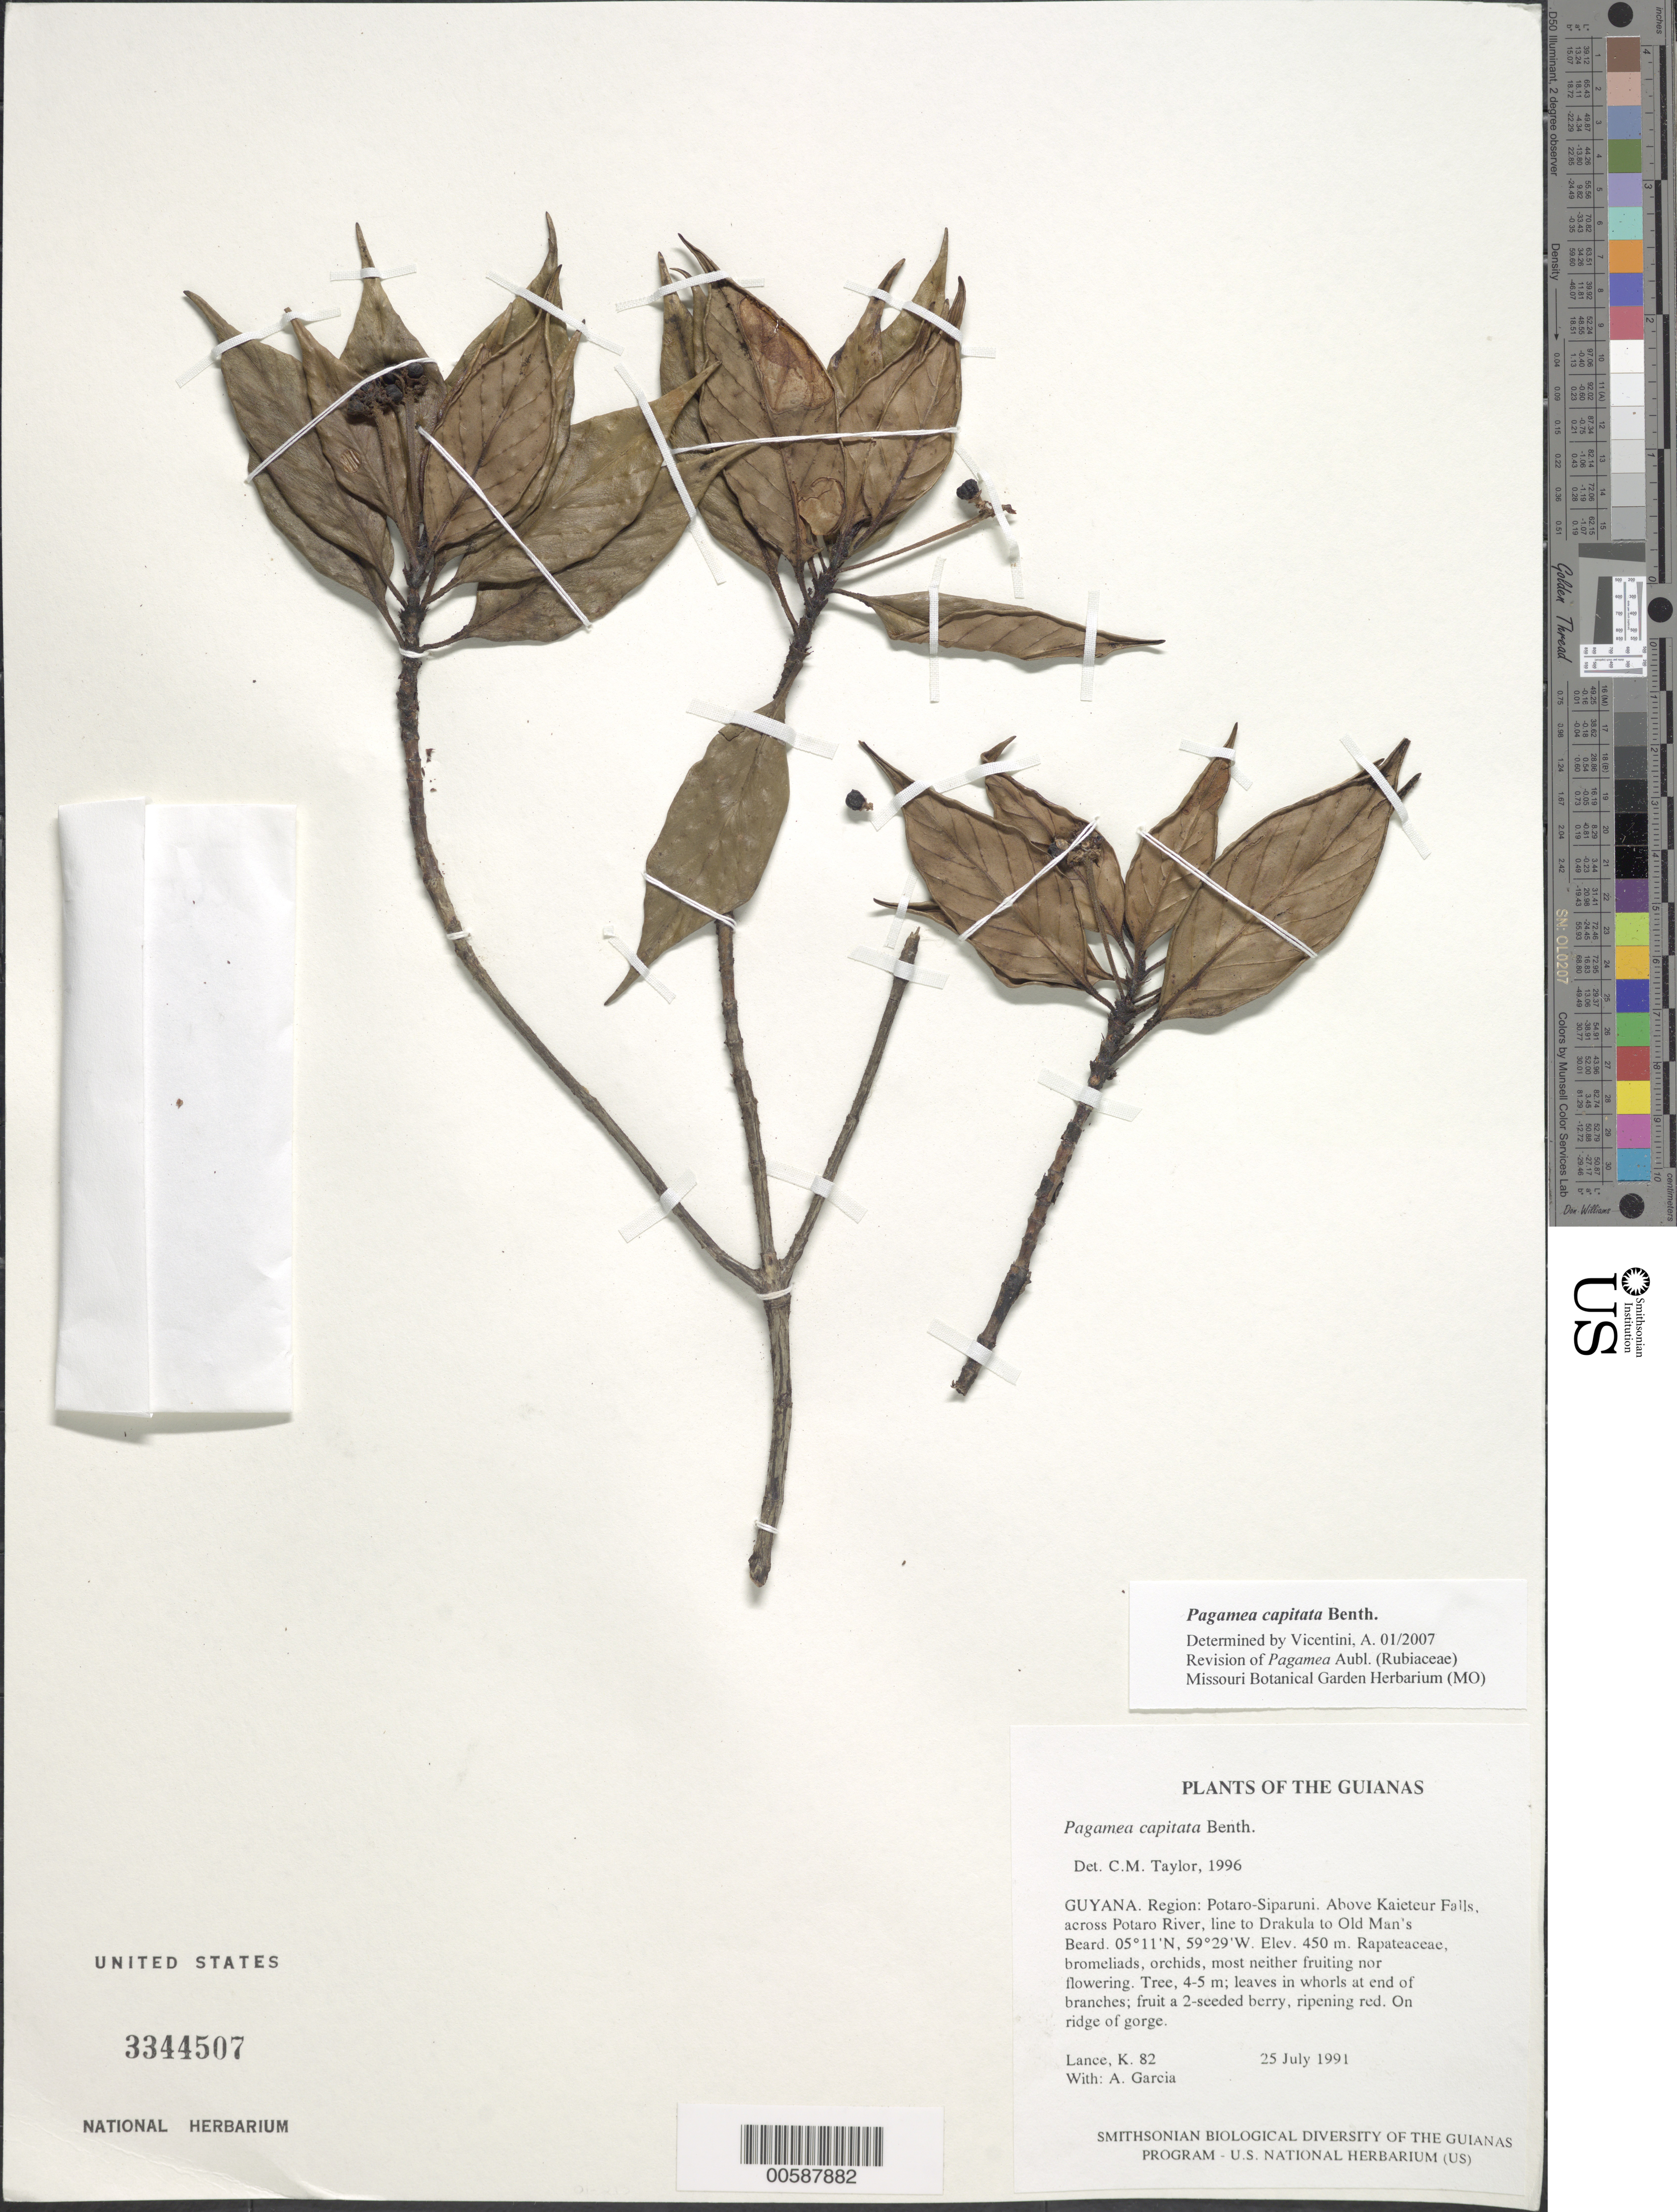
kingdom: Plantae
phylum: Tracheophyta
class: Magnoliopsida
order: Gentianales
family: Rubiaceae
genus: Pagamea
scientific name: Pagamea capitata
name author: Benth.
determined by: Taylor, Charlotte M.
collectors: K. Lance & A. Garcia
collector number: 82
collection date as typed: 25 July 1991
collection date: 1991-07-25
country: Guyana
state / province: Potaro-Siparuni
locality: Above Kaieteur Falls, across Potaro River, line to Drakula to Old Man's Beard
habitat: Rapateaceae, bromeliads, orchids, most neither fruiting nor flowering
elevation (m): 450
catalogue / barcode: US 3344507